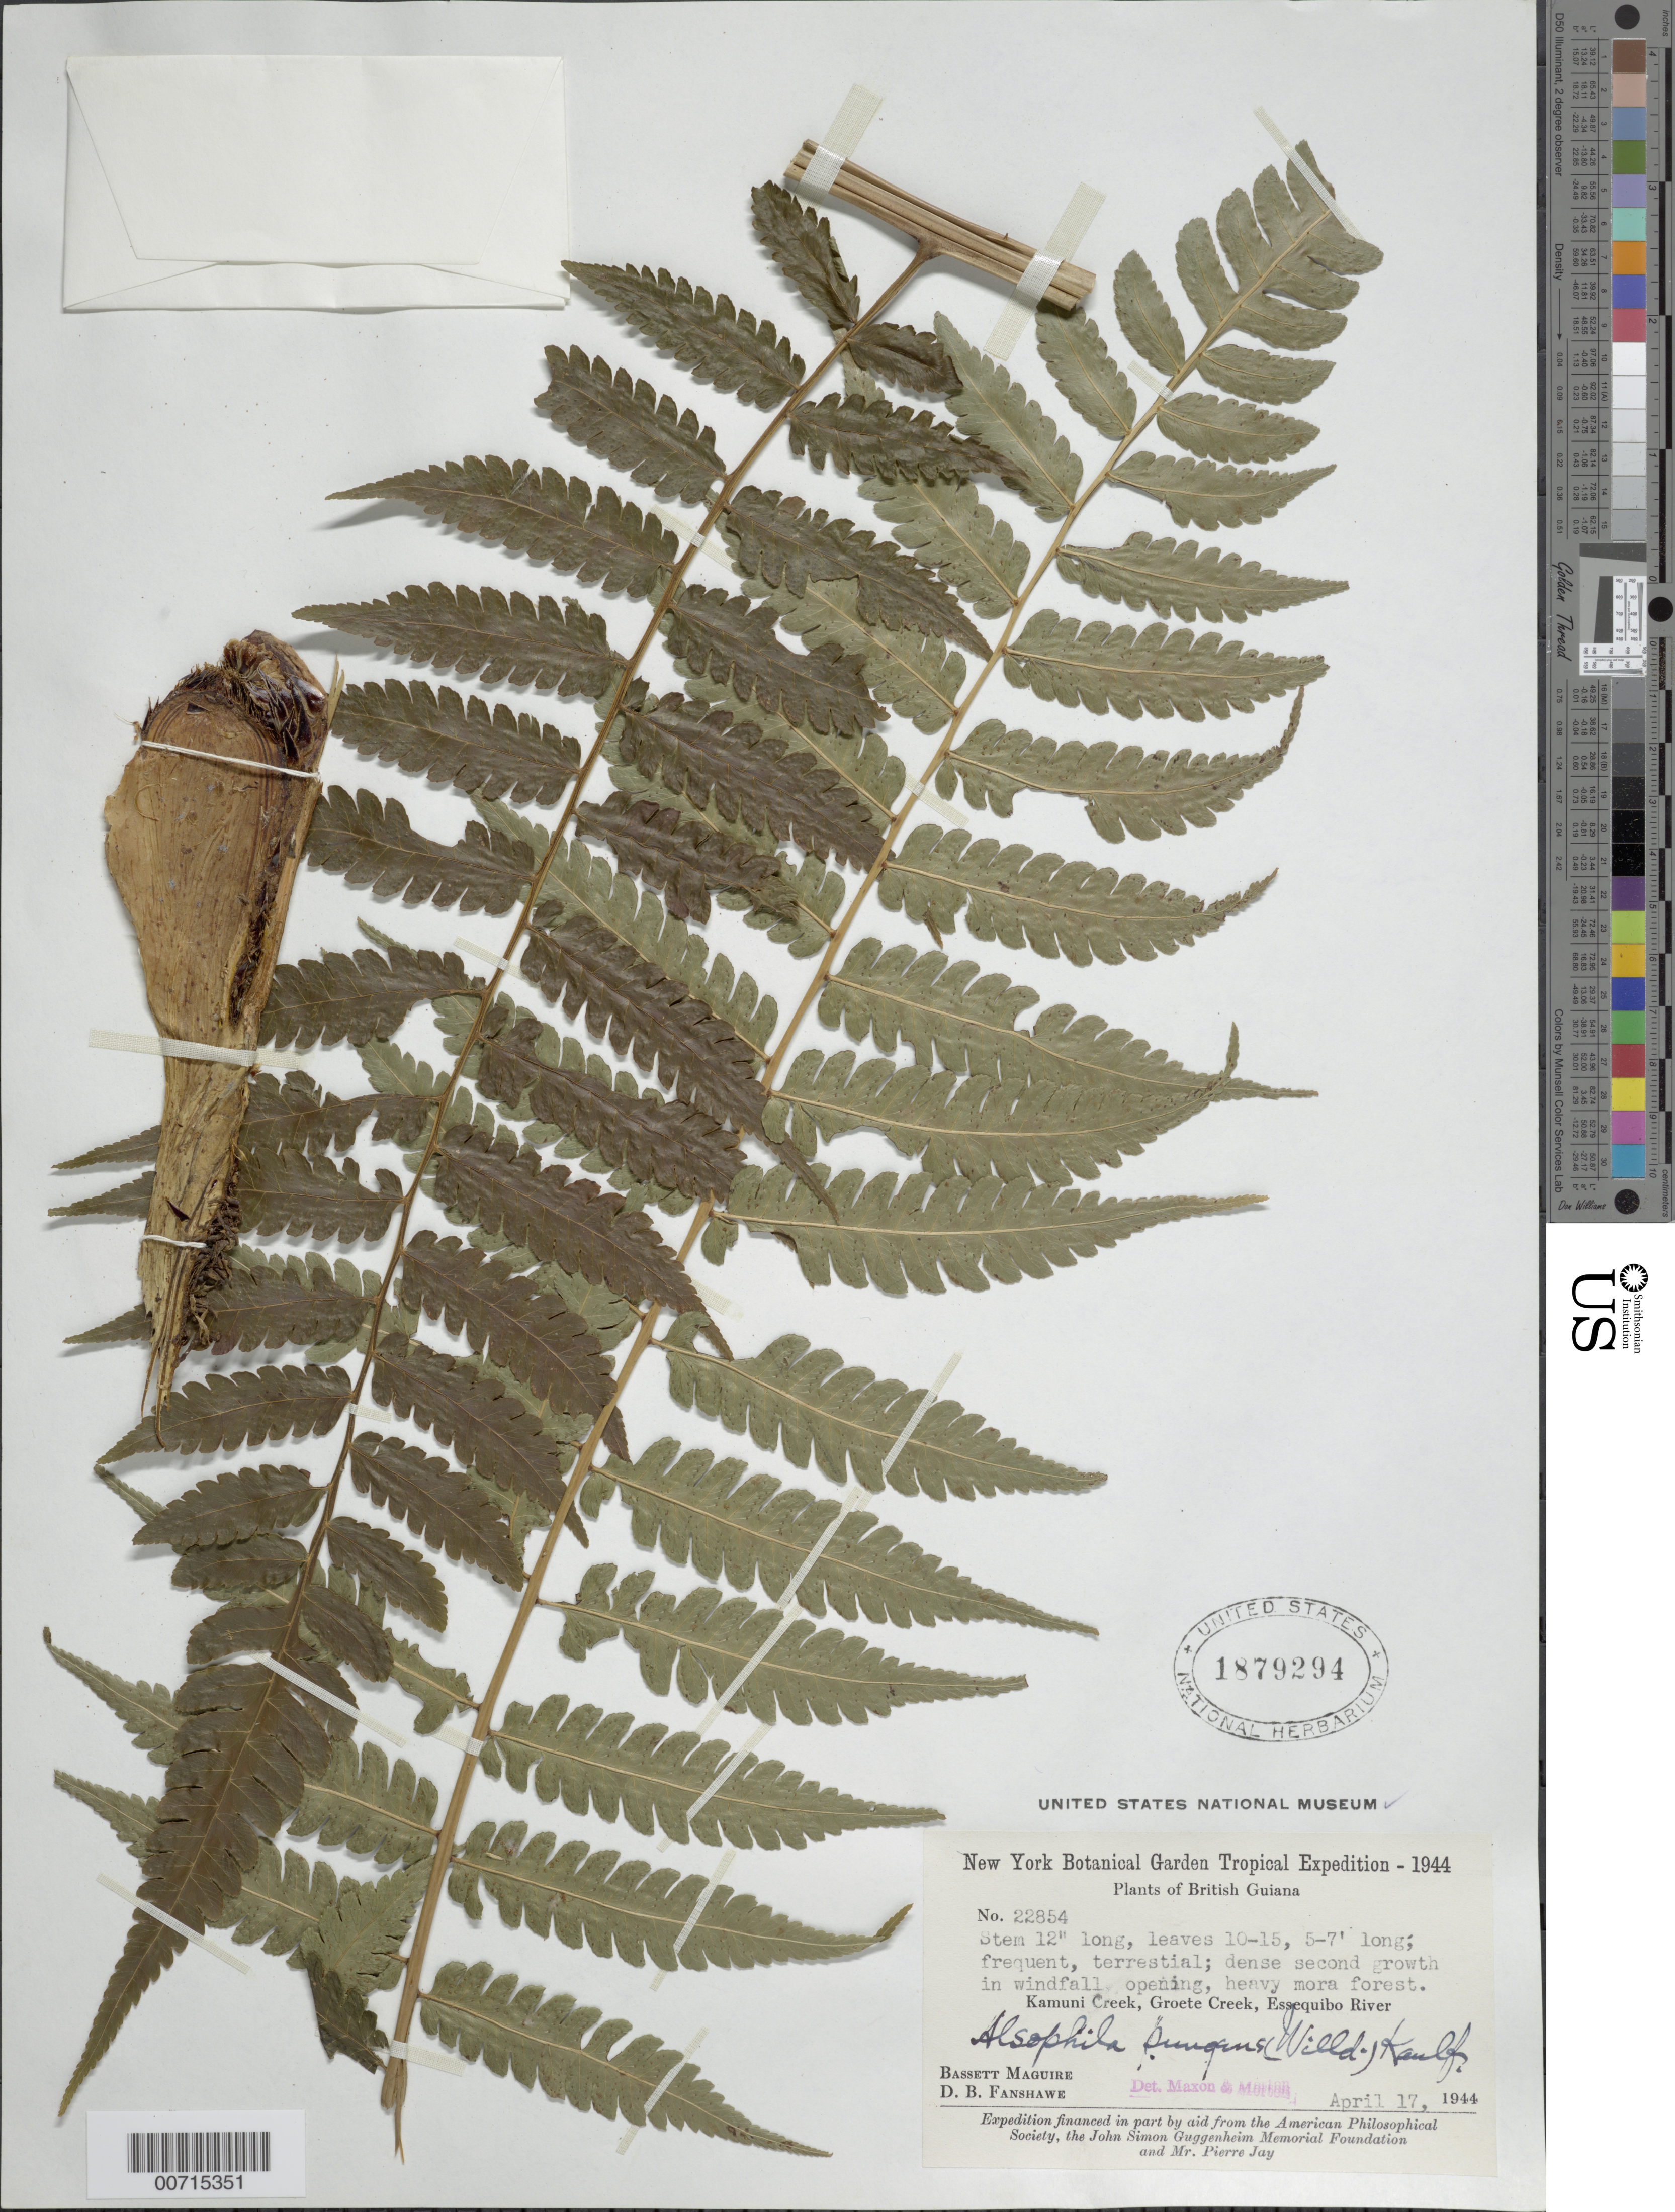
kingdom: Plantae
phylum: Tracheophyta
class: Polypodiopsida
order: Cyatheales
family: Cyatheaceae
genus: Cyathea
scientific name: Cyathea pungens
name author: (Willd.) Domin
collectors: B. Maguire & D. B. Fanshawe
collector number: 22854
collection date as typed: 17-Apr-44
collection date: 1944-04-17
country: Guyana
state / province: Essequibo Isl-W. Demerara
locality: Kamuni Creek, Groete Creek, Essequibo River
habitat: Dense second growth in windfall opening, heavy Mora forest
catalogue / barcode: US 1879294